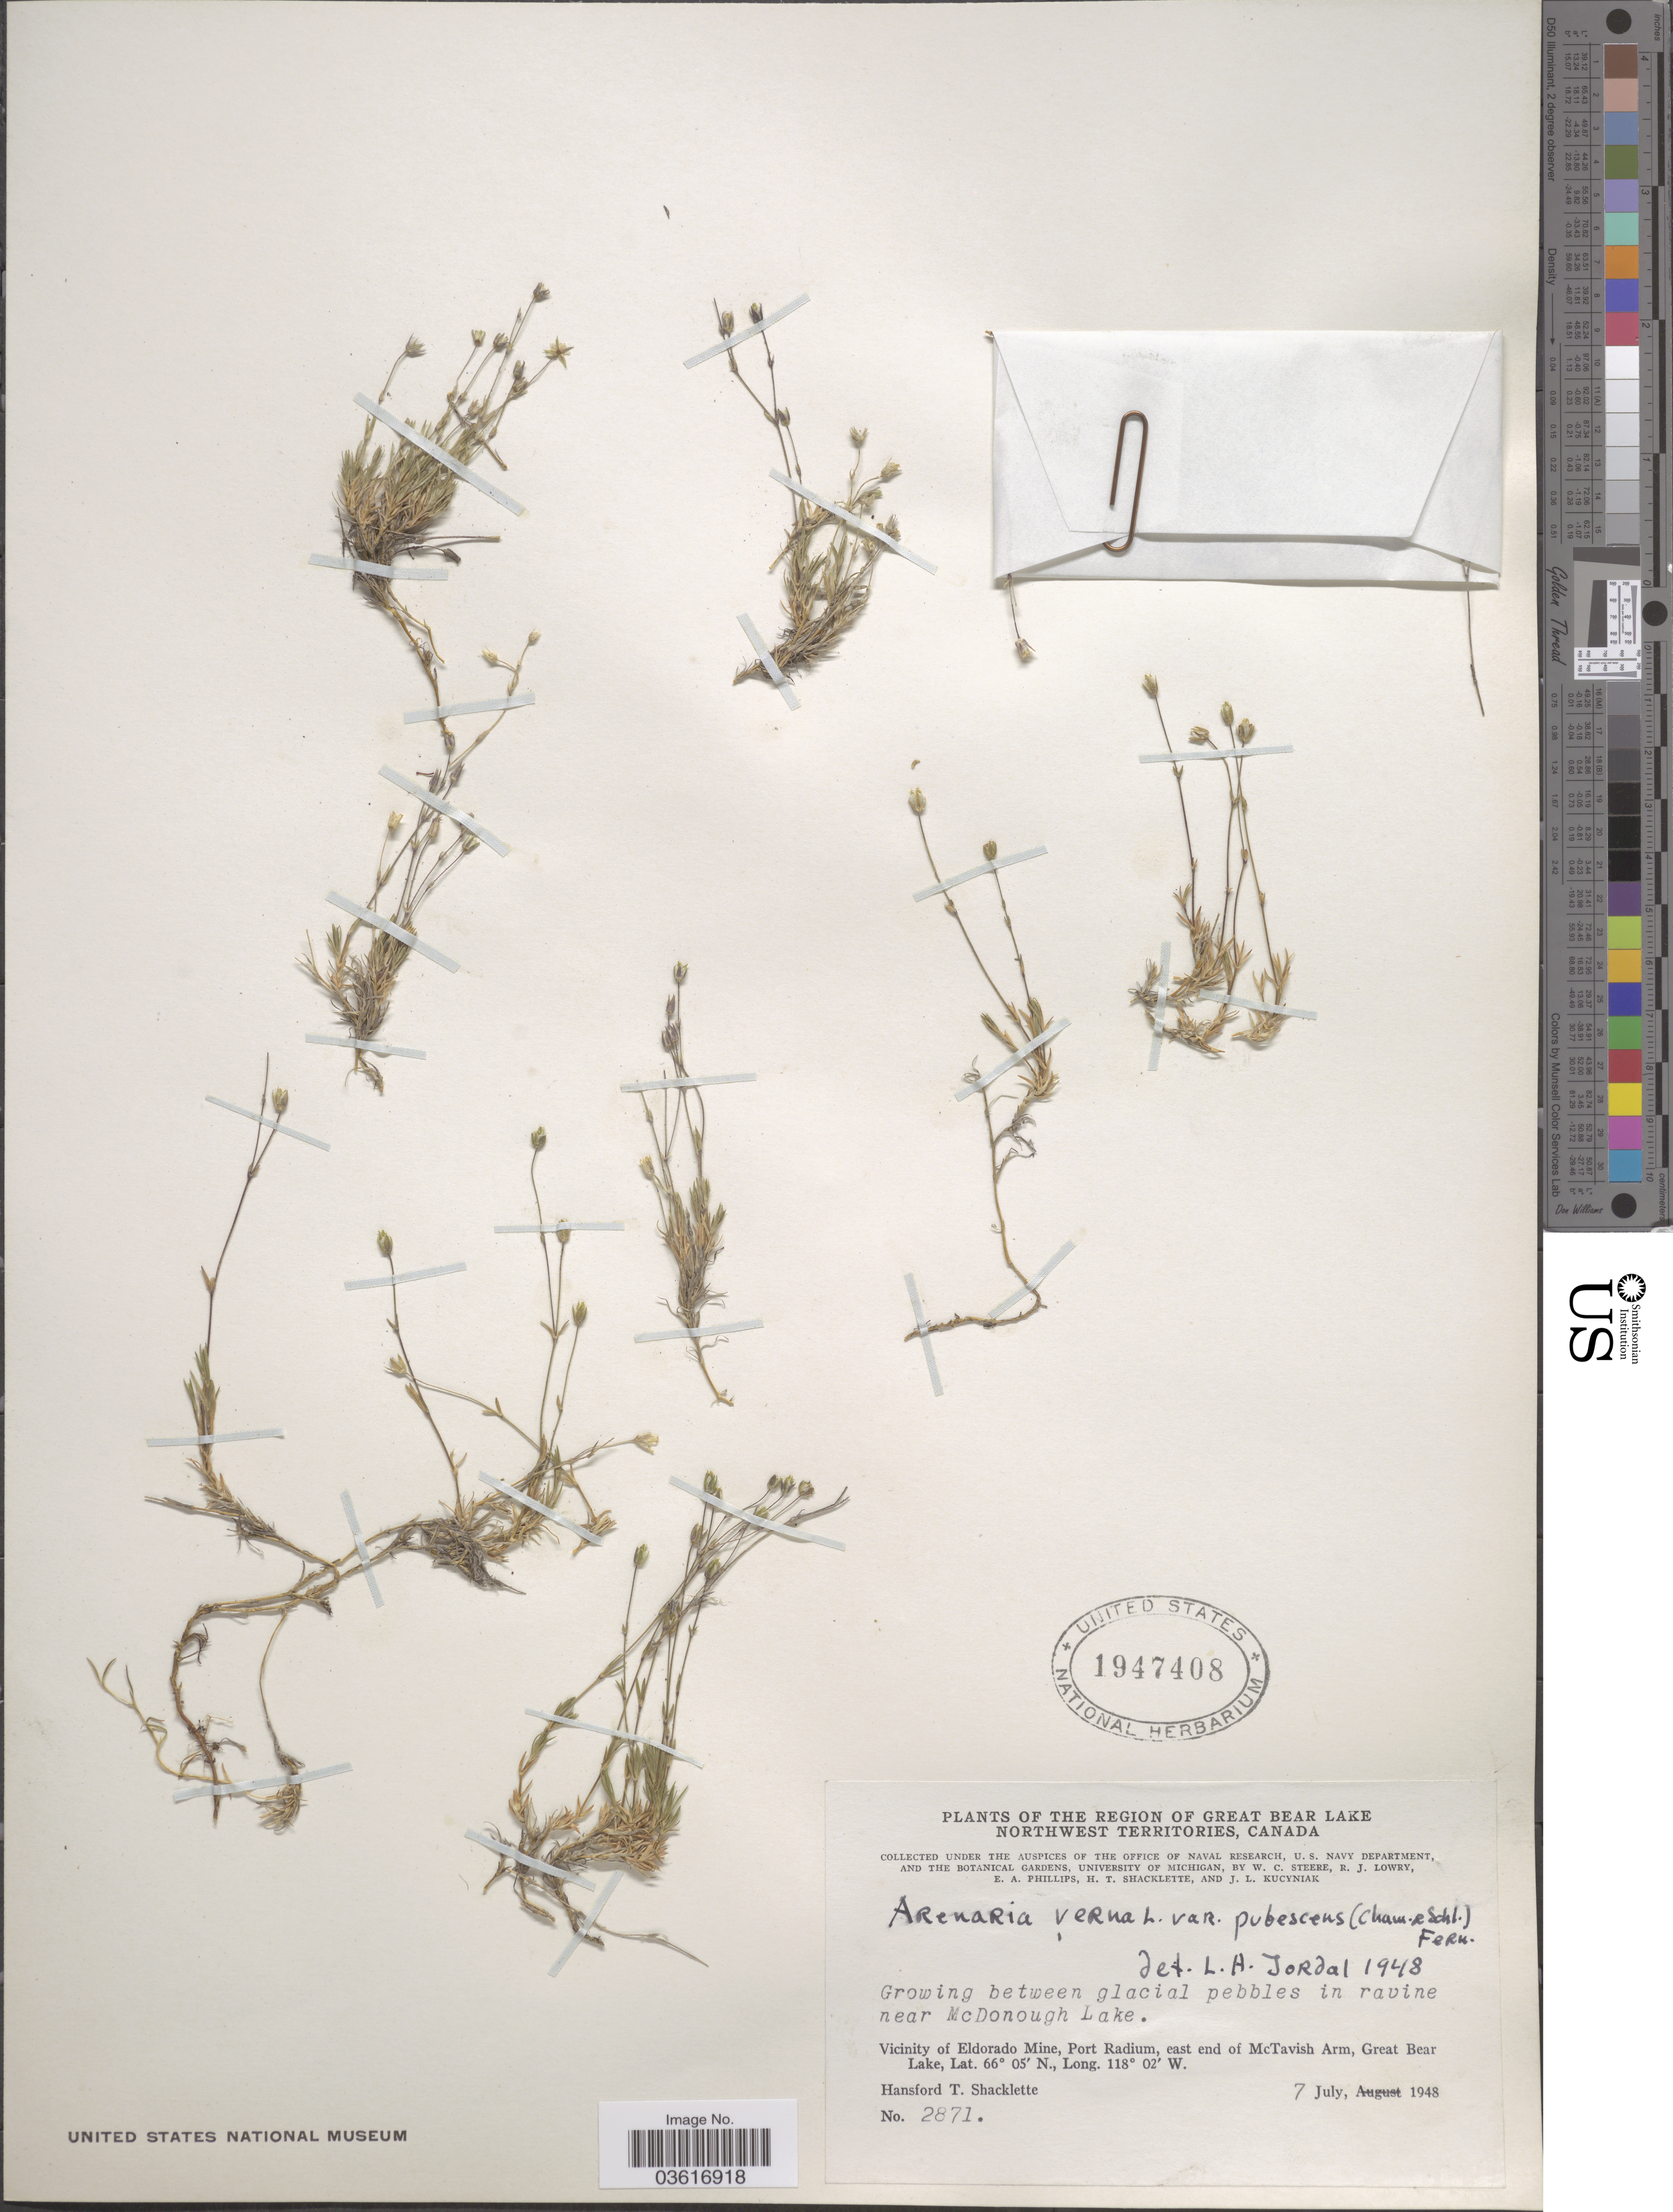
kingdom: Plantae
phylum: Tracheophyta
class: Magnoliopsida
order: Caryophyllales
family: Caryophyllaceae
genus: Minuartia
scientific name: Minuartia verna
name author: (L.) Hiern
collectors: H. Shacklette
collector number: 2871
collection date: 1948-07-07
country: Canada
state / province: Northwest Territories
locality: Region of Great Bear Lake. In ravine near McDonough Lake. Vicinity of Eldorado Mine, Port Radium, east end of McTavish Arm, Great Bear Lake.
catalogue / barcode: US 1947408